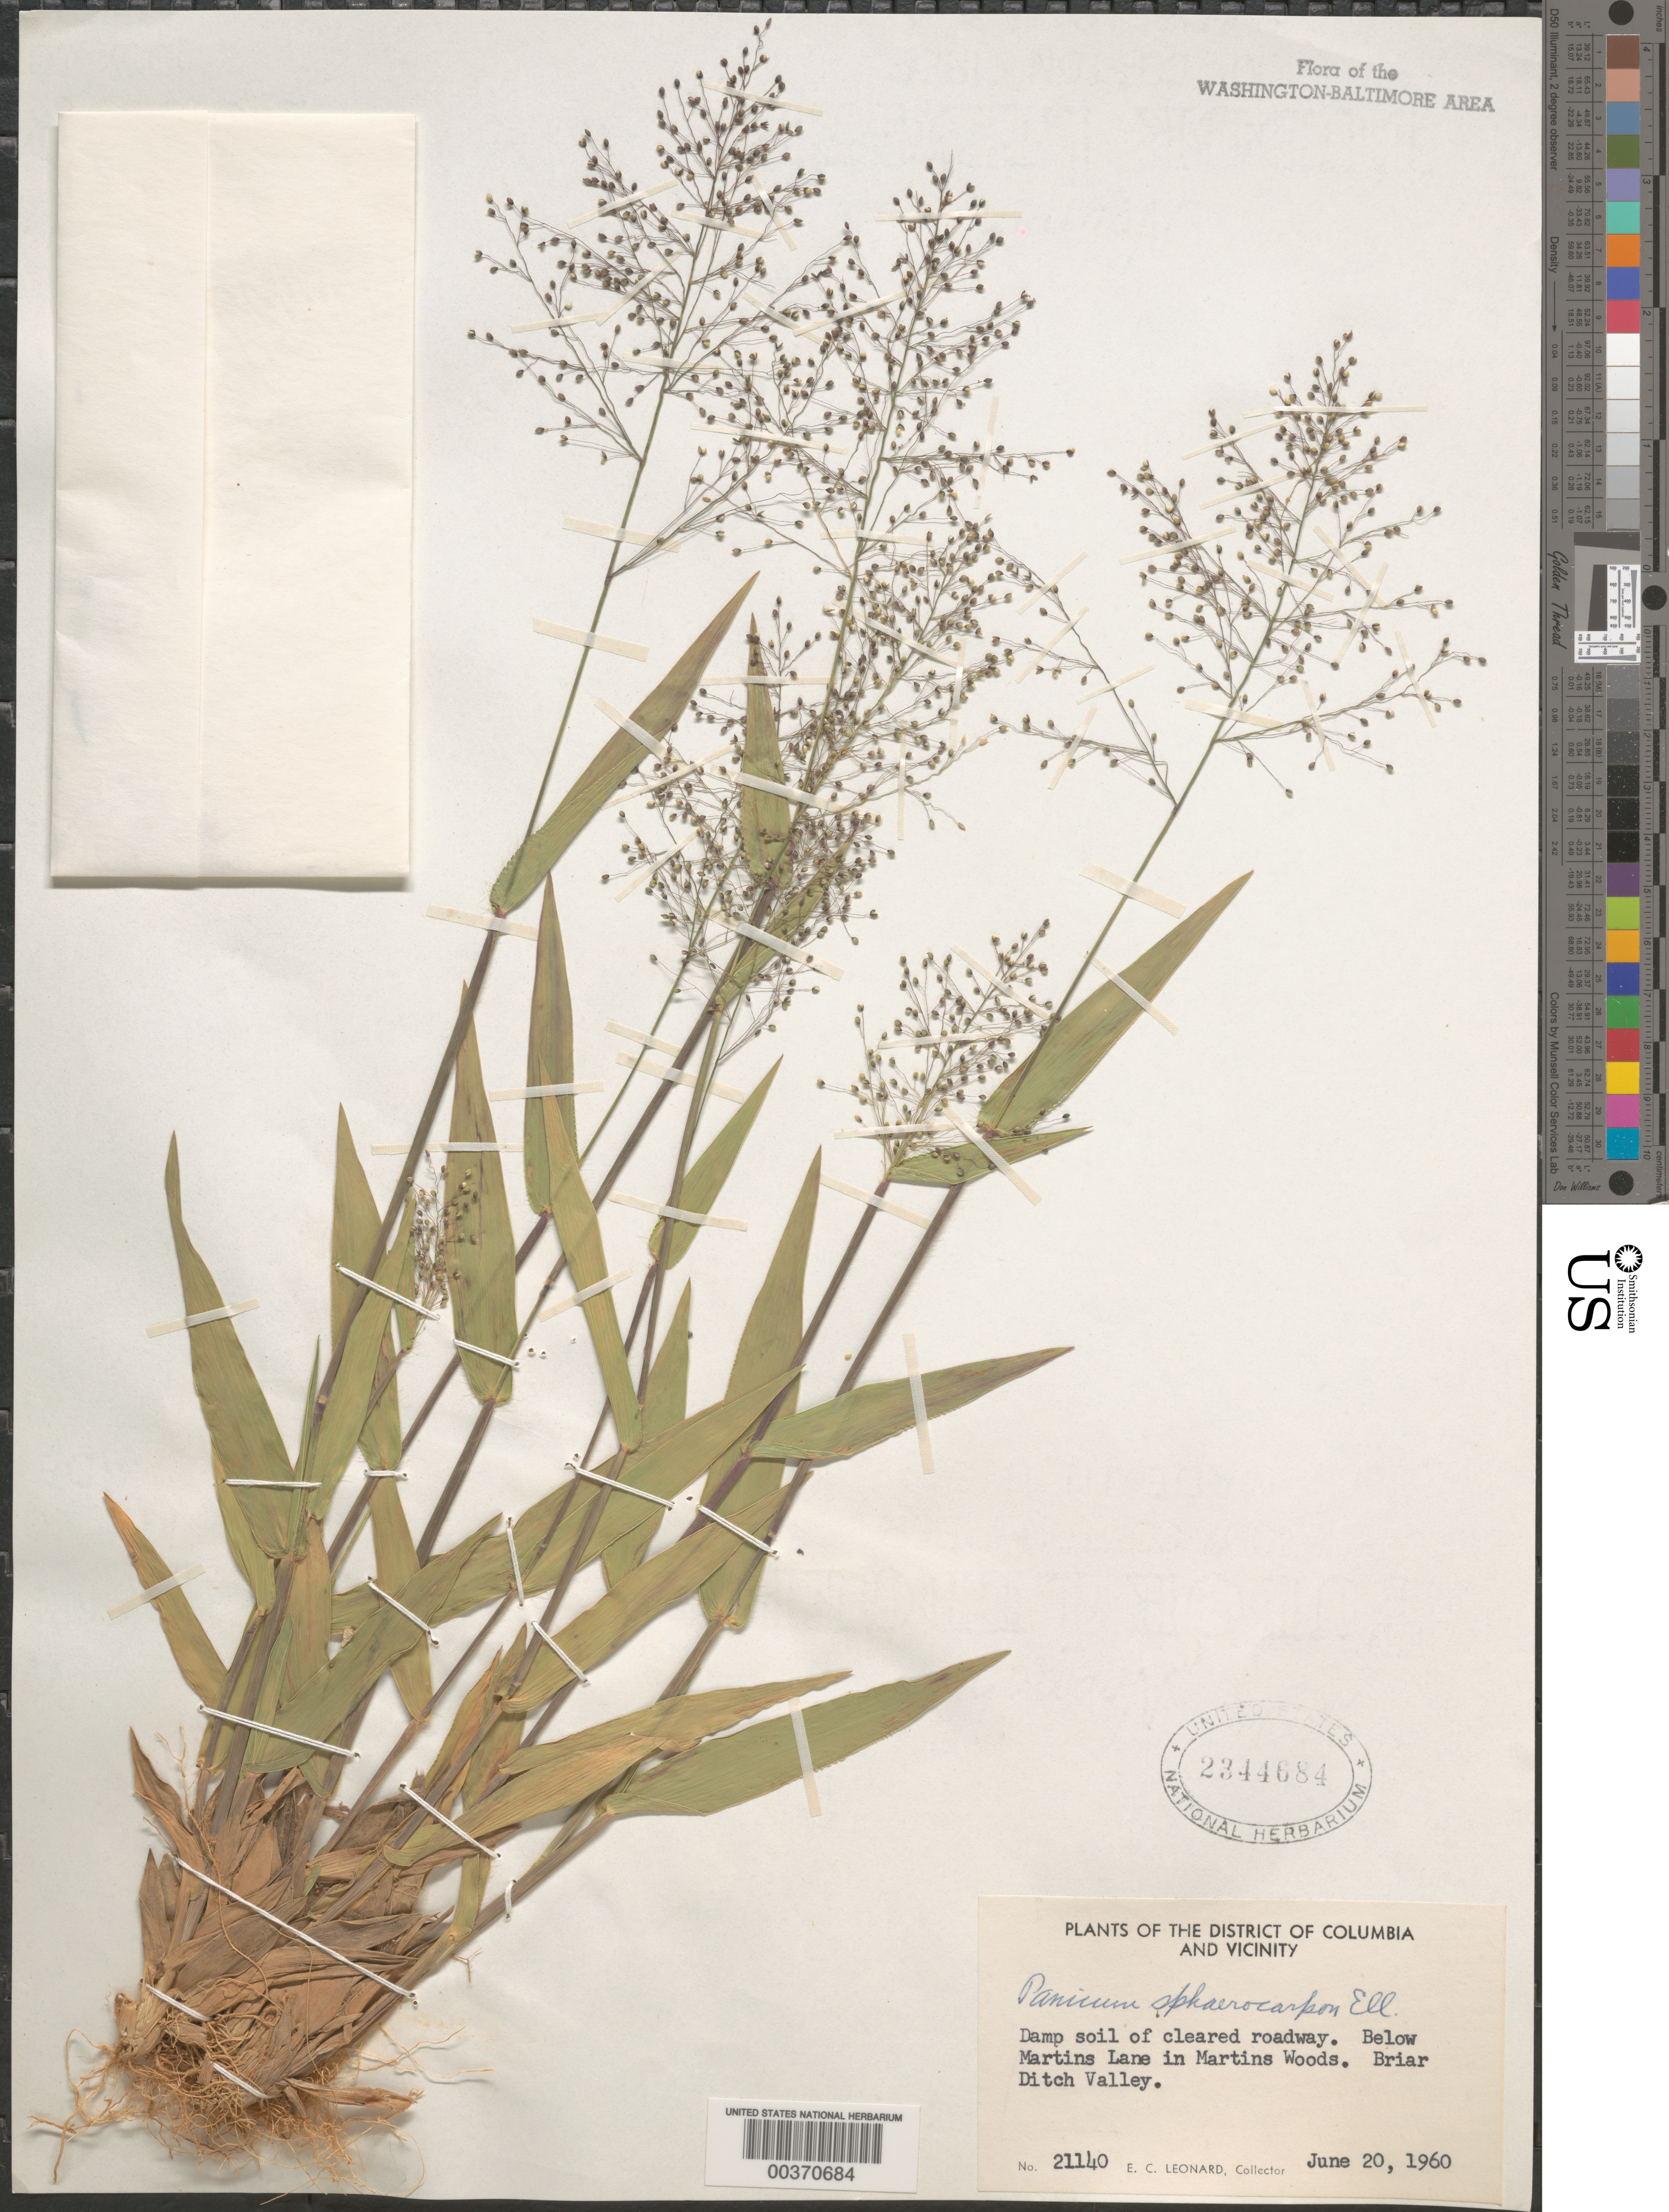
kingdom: Plantae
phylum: Tracheophyta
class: Liliopsida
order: Poales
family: Poaceae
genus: Dichanthelium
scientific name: Dichanthelium sphaerocarpon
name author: (Elliott) Gould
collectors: E. C. Leonard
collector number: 21140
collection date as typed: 20 Jun 1960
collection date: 1960-06-20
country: United States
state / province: Maryland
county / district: Prince George's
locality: Below Martins Lane, Briar Ditch Valley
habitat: Damp soil of cleared roadway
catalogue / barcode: US 2344684